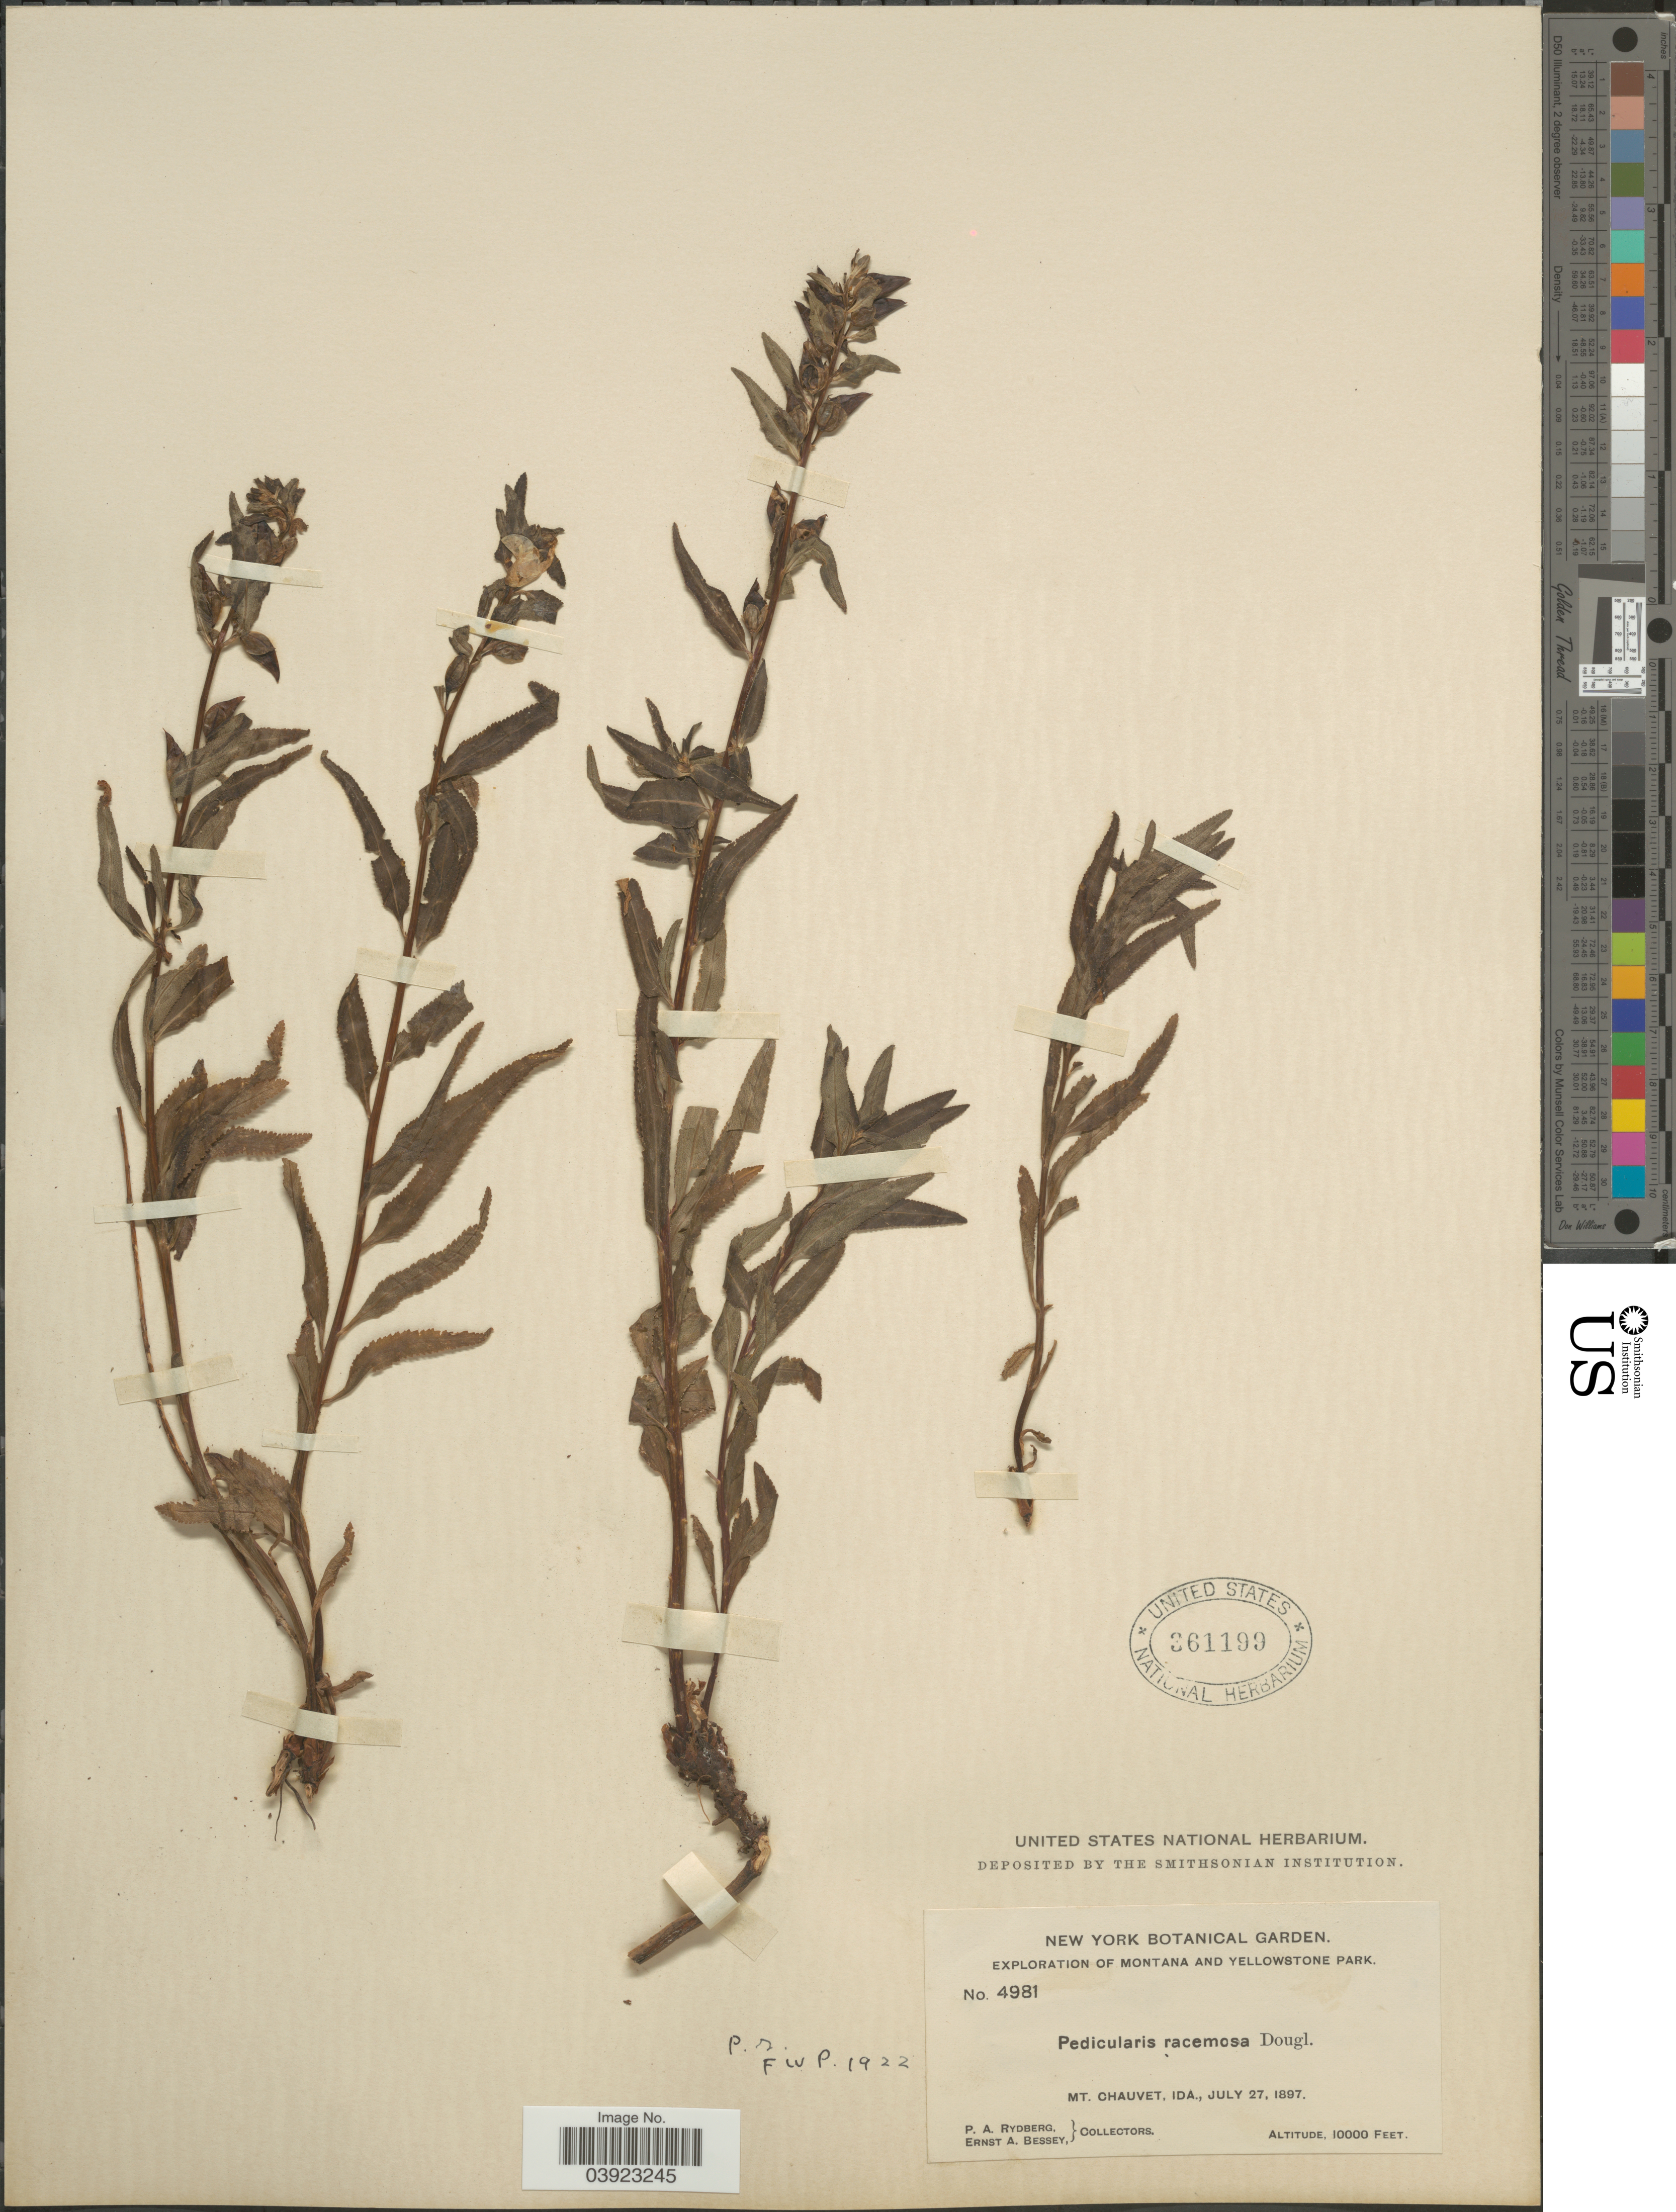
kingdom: Plantae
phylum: Tracheophyta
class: Magnoliopsida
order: Lamiales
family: Orobanchaceae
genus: Pedicularis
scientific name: Pedicularis racemosa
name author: Douglas ex Benth.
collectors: P. A. Rydberg & E. A. Bessey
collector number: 4981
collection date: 1897-07-27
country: United States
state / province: Idaho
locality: Yellowstone Park. Mt. Chauvet.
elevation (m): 3048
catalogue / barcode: US 361199